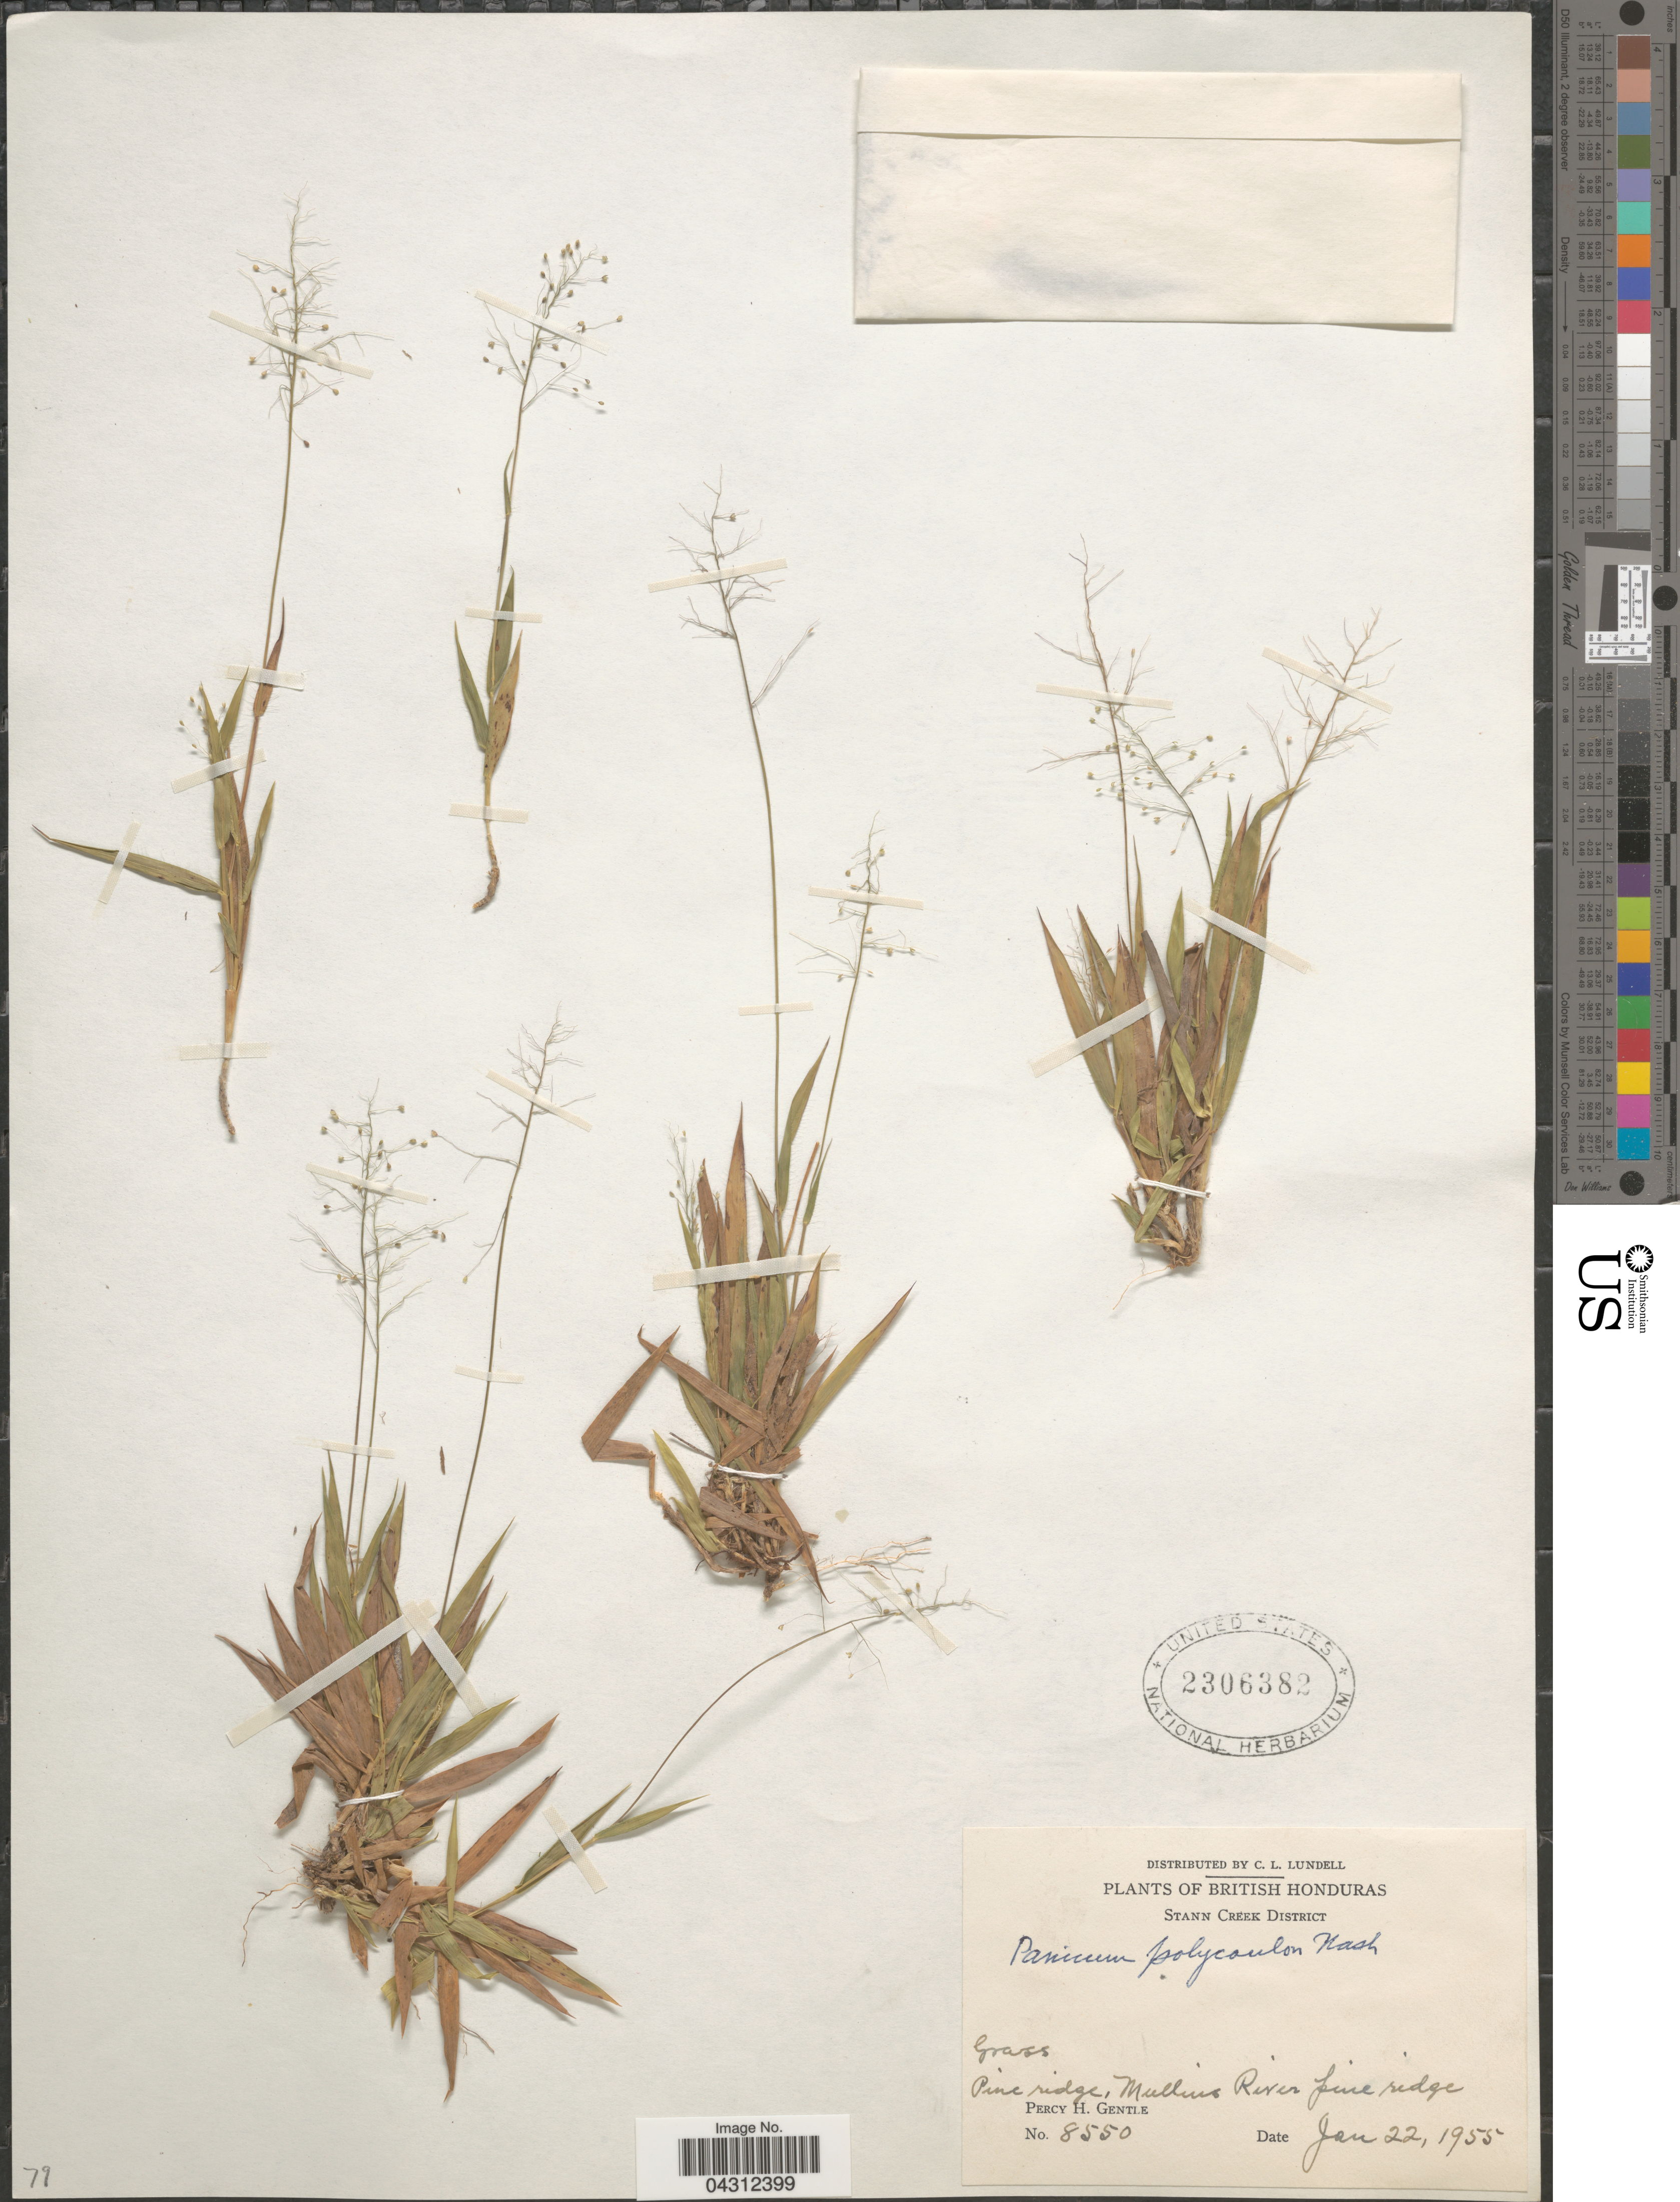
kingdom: Plantae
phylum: Tracheophyta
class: Liliopsida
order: Poales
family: Poaceae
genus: Dichanthelium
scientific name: Dichanthelium strigosum var. glabrescens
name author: (Griseb.) Freckmann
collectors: P. H. Gentle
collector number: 8550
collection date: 1955-01-22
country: Belize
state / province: Stann Creek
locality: British Honduras. Stann Creek District. Pine ridge, Mullins river pine ridge.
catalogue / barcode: US 2306382